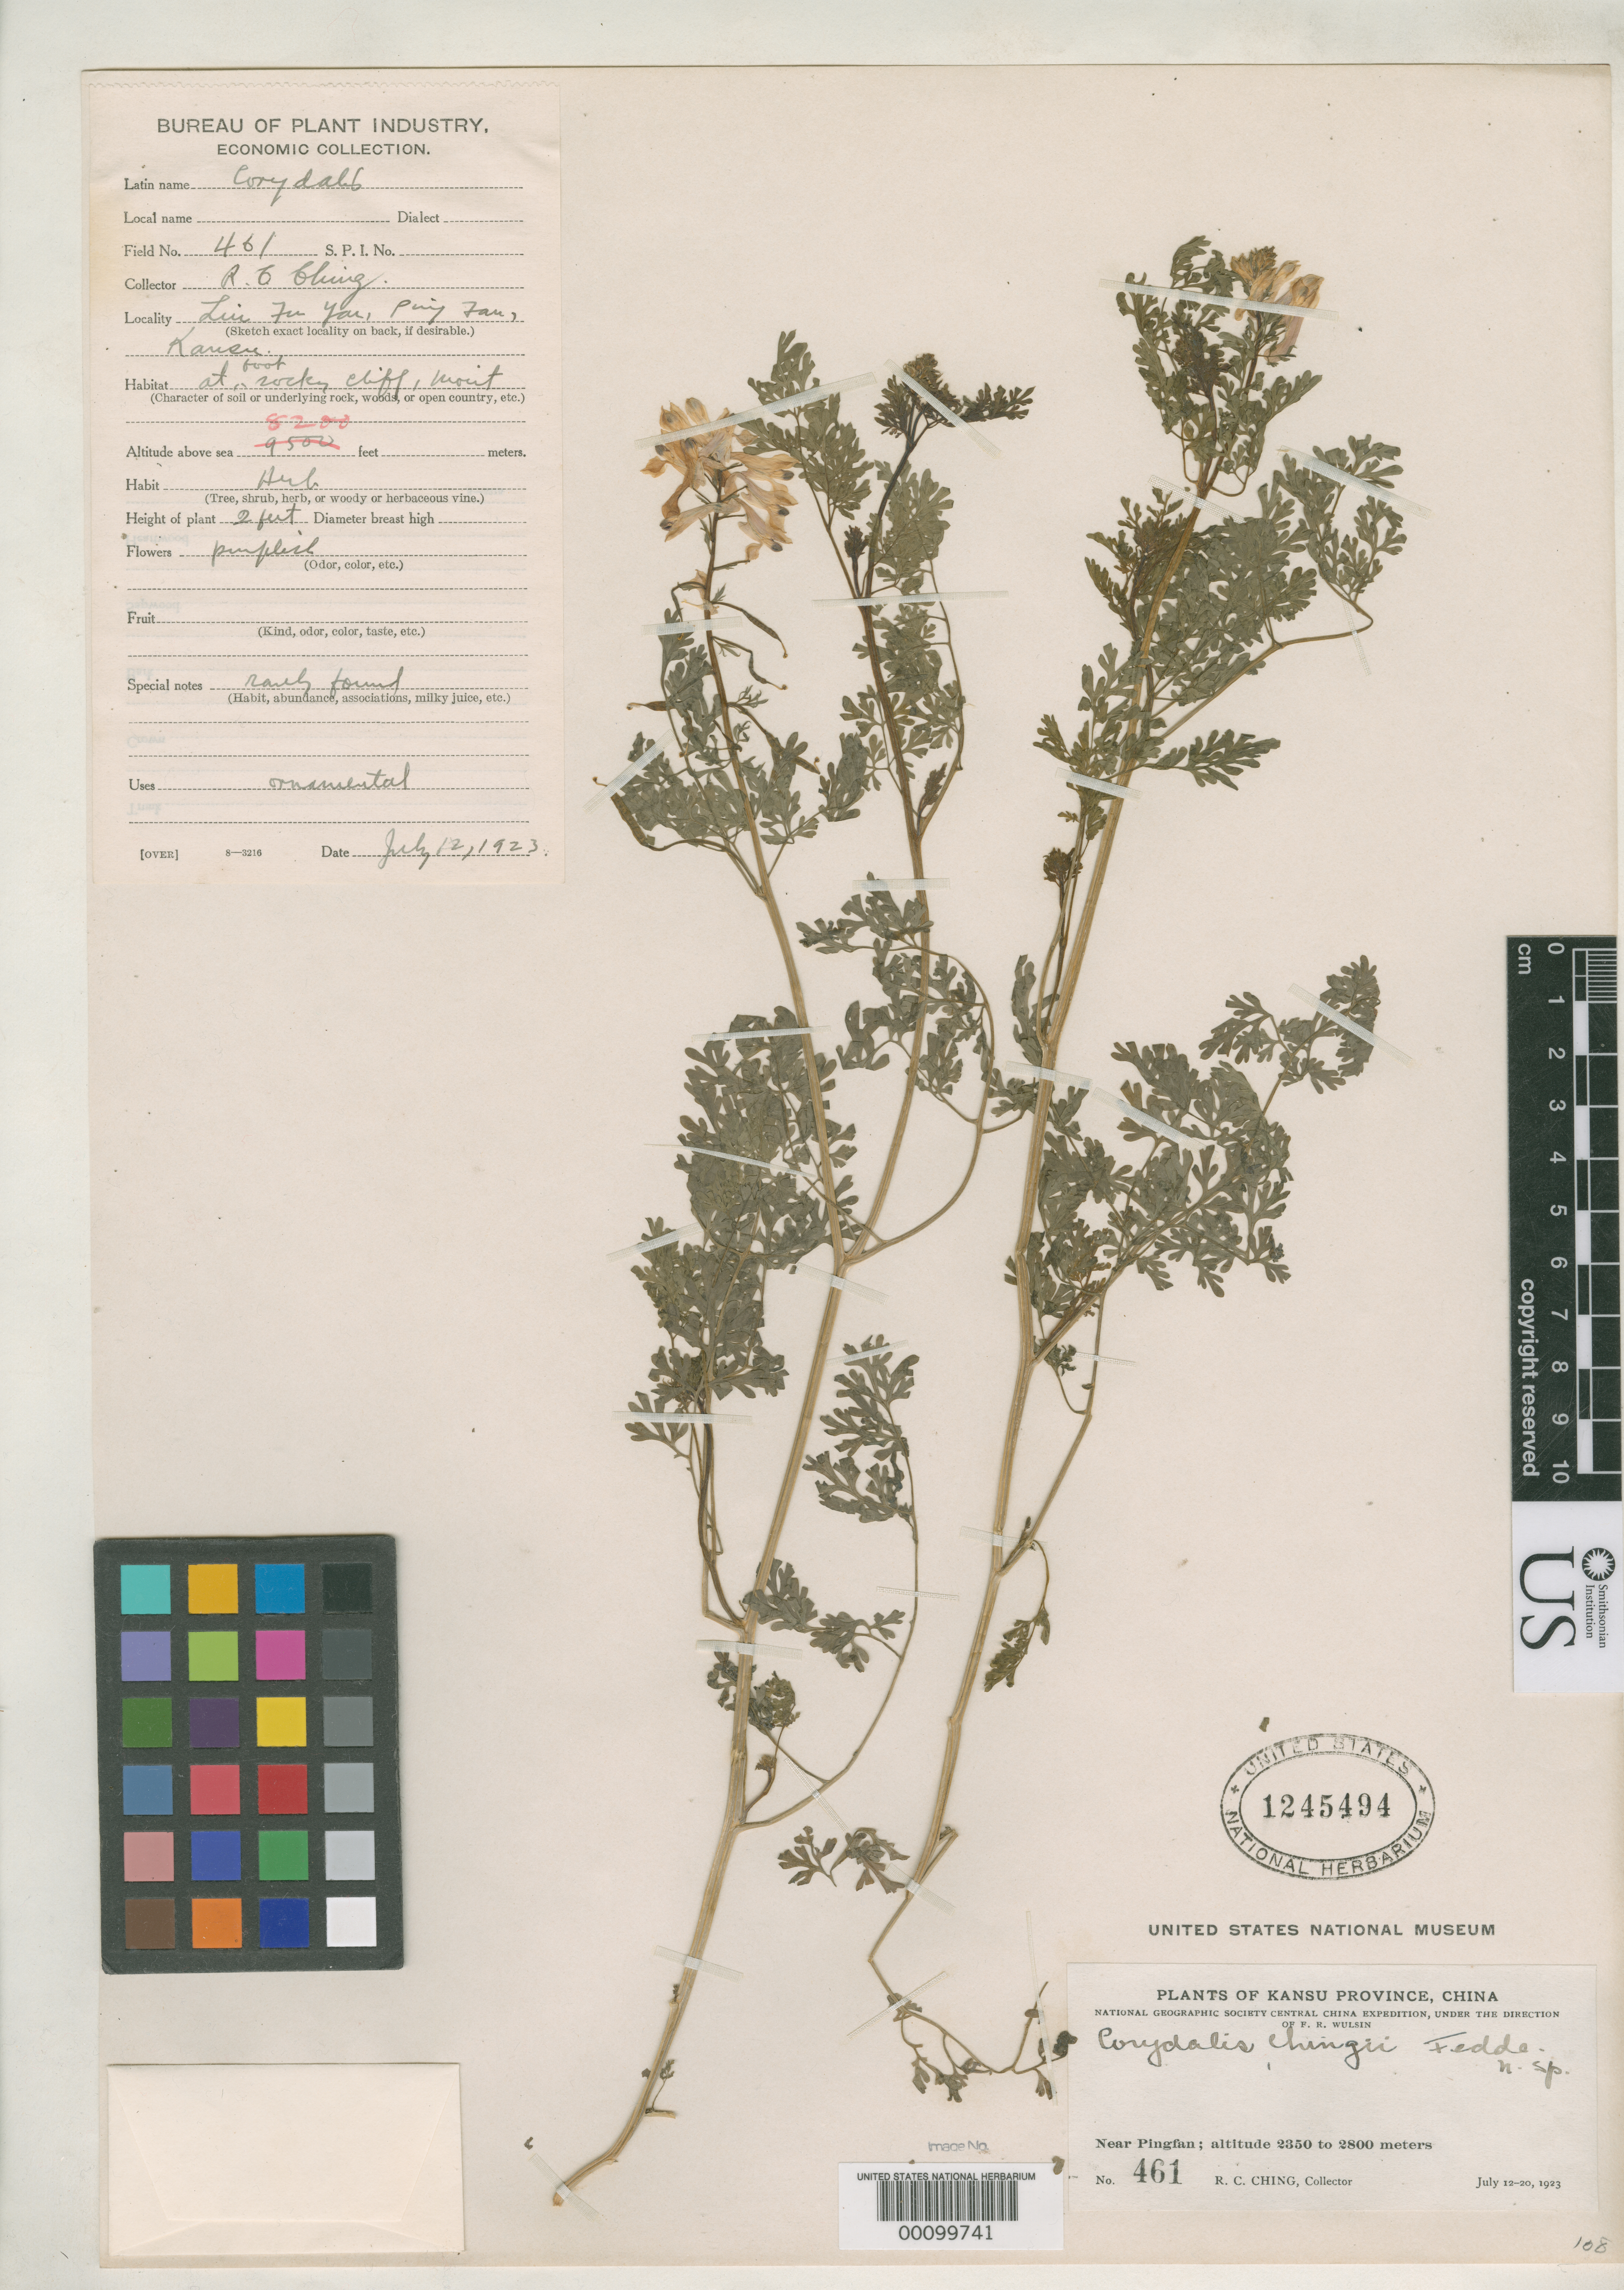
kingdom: Plantae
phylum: Tracheophyta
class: Magnoliopsida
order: Ranunculales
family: Papaveraceae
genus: Corydalis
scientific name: Corydalis chingii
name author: Fedde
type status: Isotype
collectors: R. C. Ching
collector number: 461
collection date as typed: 12 Jul 1923 to 20 Jul 1923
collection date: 1923-07-12/1923-07-20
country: China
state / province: Gansu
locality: Near Pingfan.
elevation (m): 2350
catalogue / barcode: US 1245494